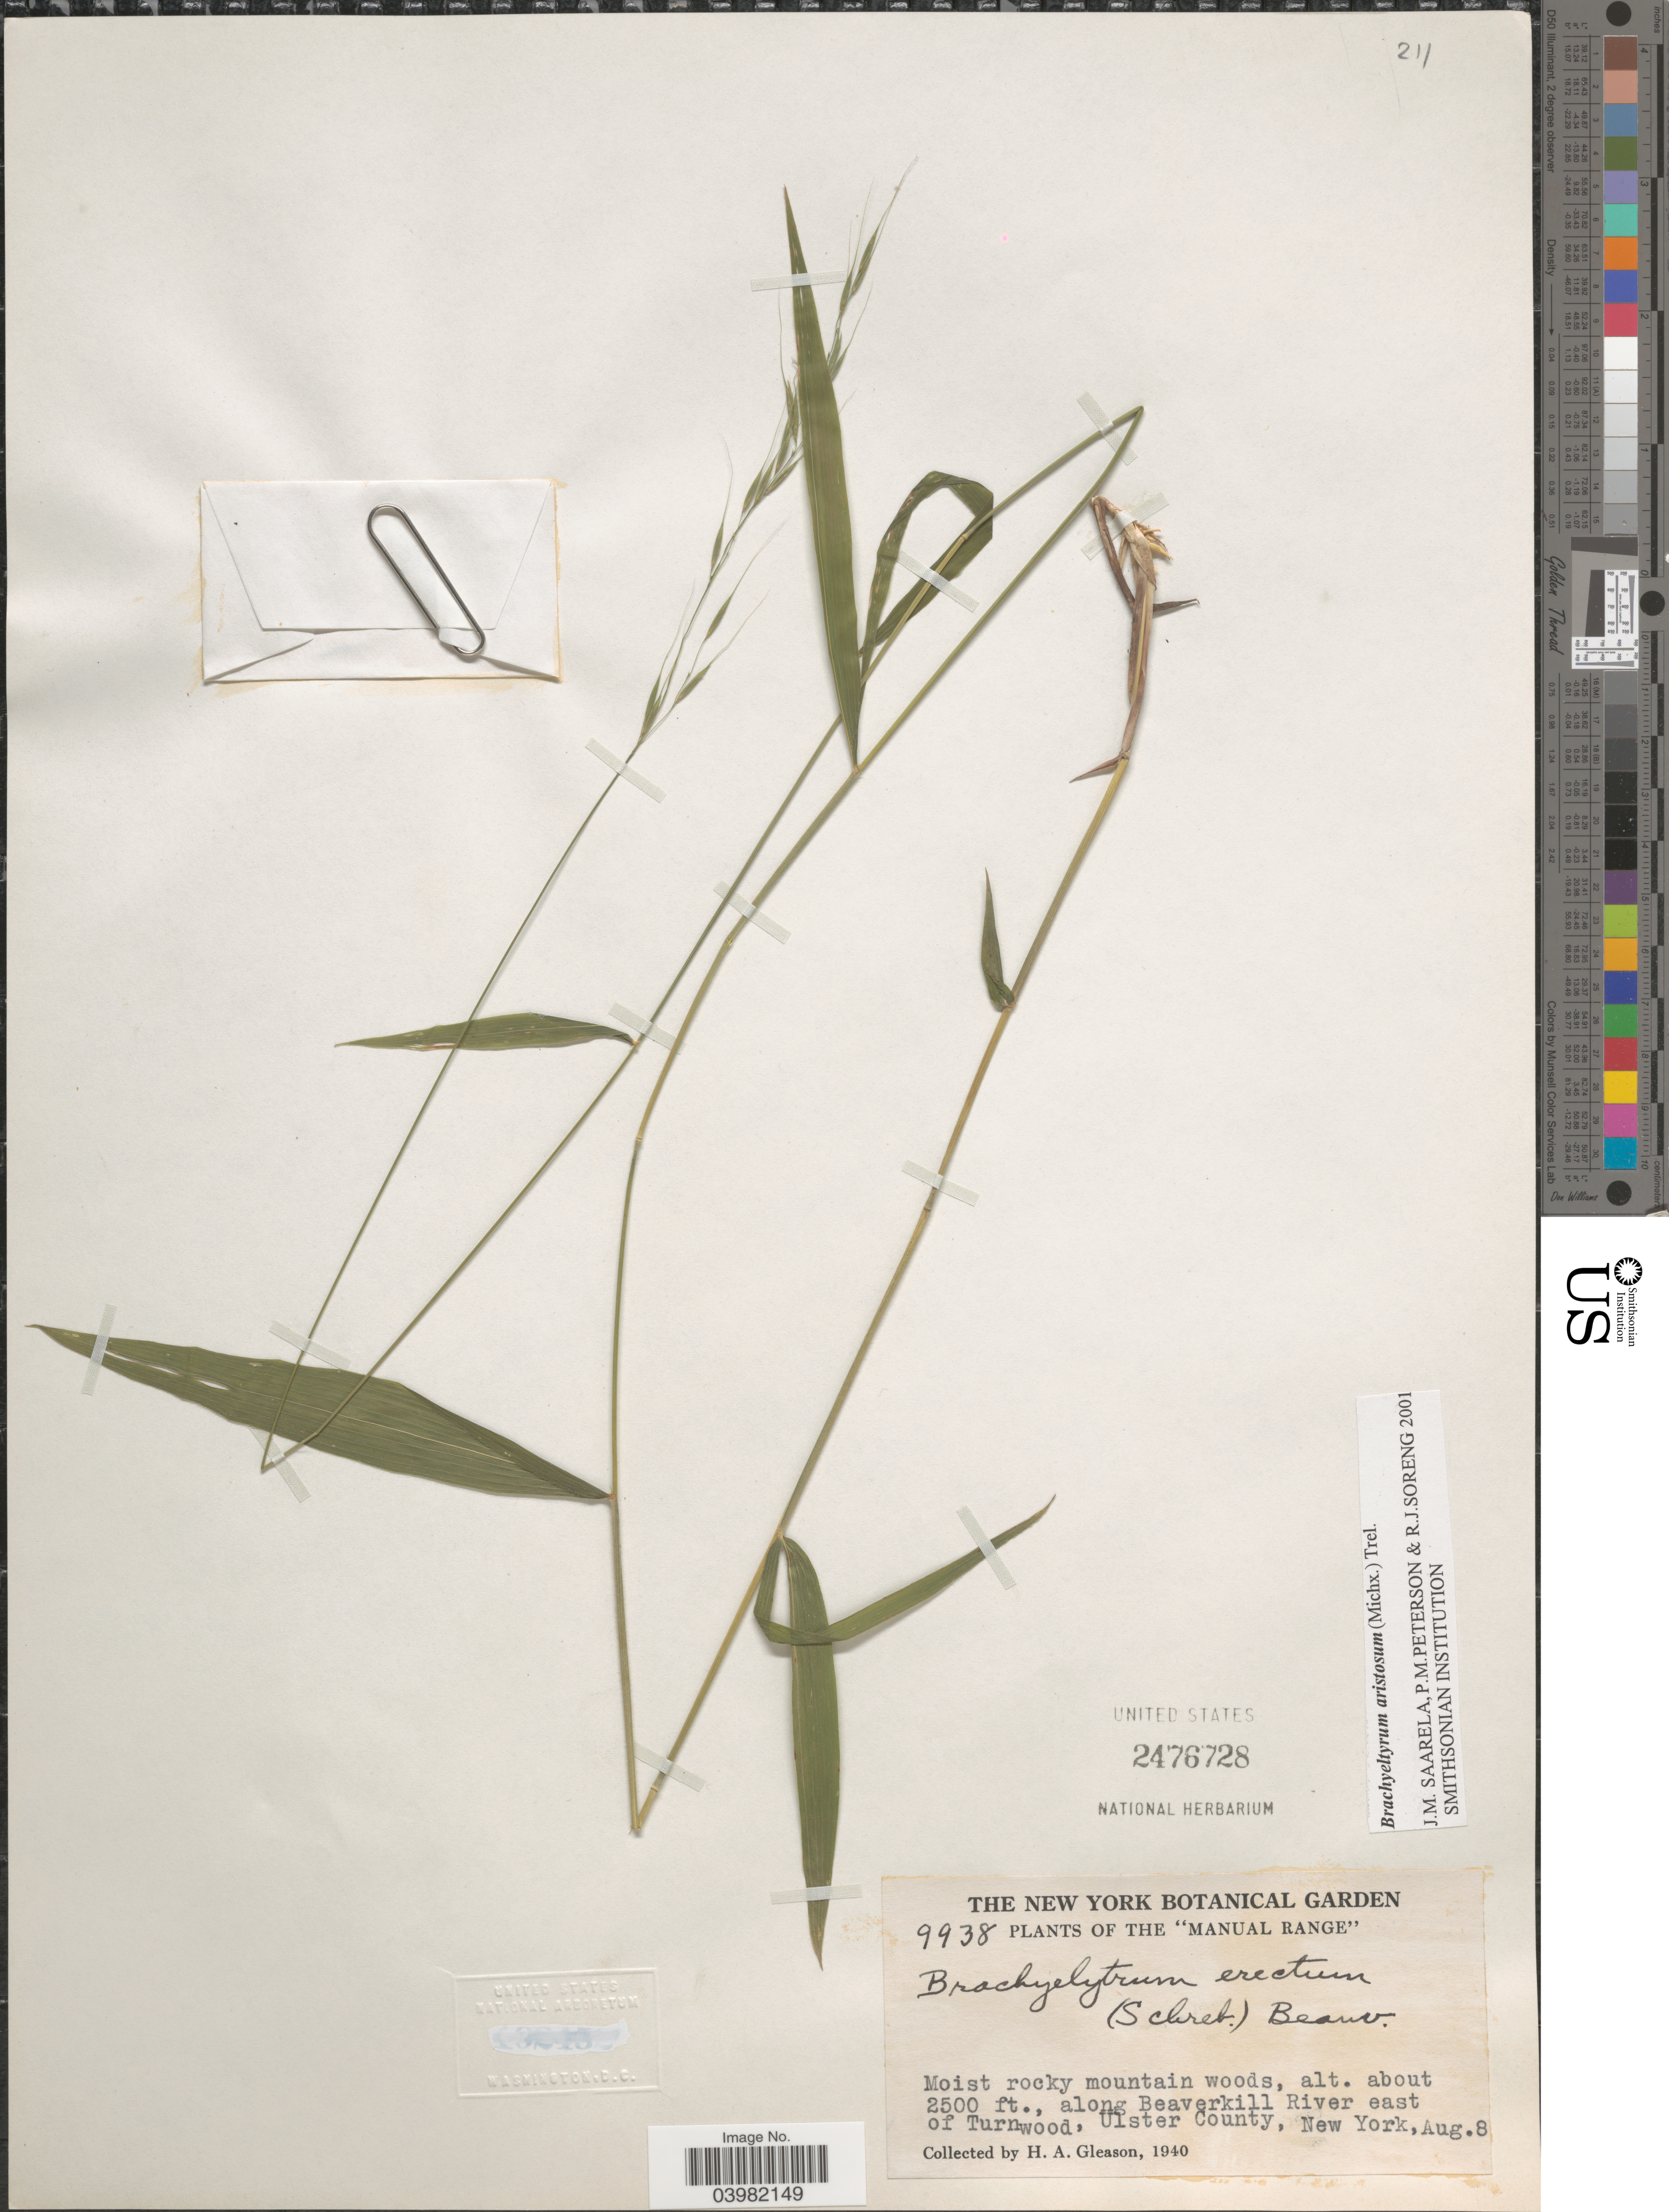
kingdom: Plantae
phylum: Tracheophyta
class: Liliopsida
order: Poales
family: Poaceae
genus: Brachyelytrum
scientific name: Brachyelytrum aristosum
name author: (Michx.) P. Beauv. ex Trel.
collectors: H. A. Gleason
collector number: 9938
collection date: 1940-08-08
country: United States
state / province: New York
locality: The "Manual Range". Along Beaverkill River east of Turnwood, Ulster County.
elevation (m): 762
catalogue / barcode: US 2476728